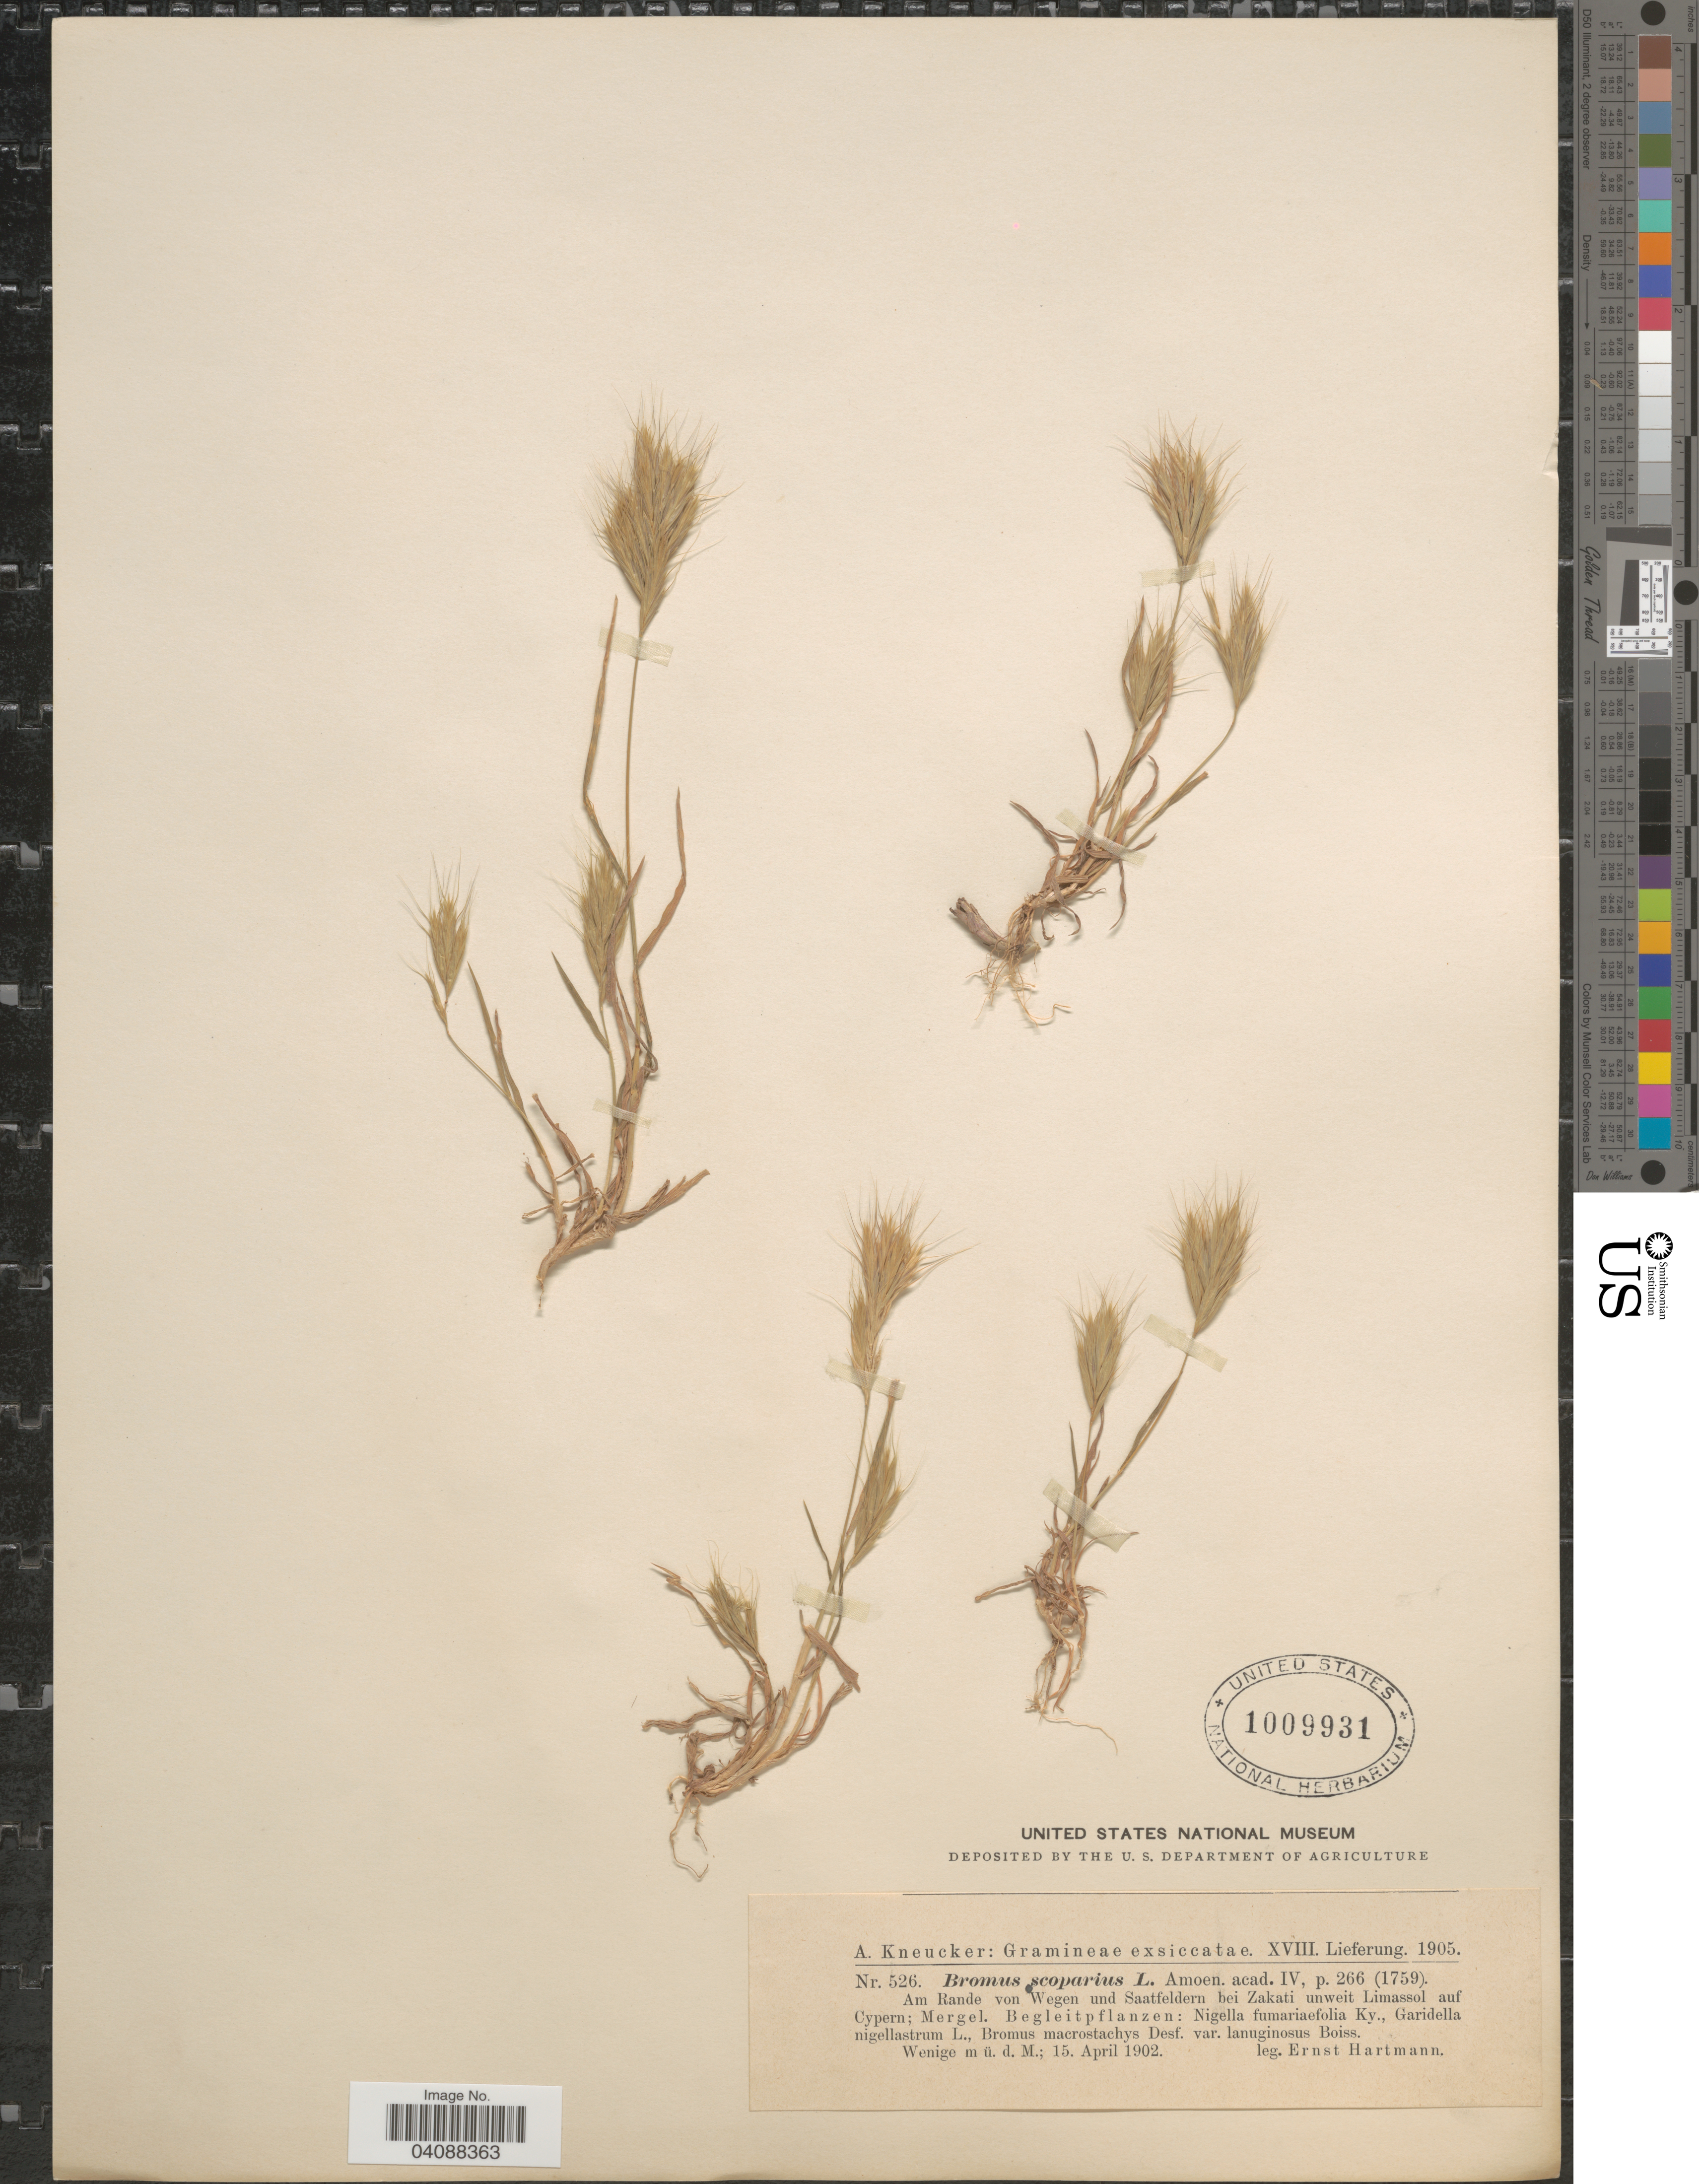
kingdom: Plantae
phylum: Tracheophyta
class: Liliopsida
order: Poales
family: Poaceae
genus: Bromus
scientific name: Bromus scoparius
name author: L.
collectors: E. Hartmann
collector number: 526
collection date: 1902-04-15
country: Cyprus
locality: Am Rande von Wegen und Saatfeldern bei Zakati unweit Limassol auf Cypern; Mergel.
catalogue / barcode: US 1009931